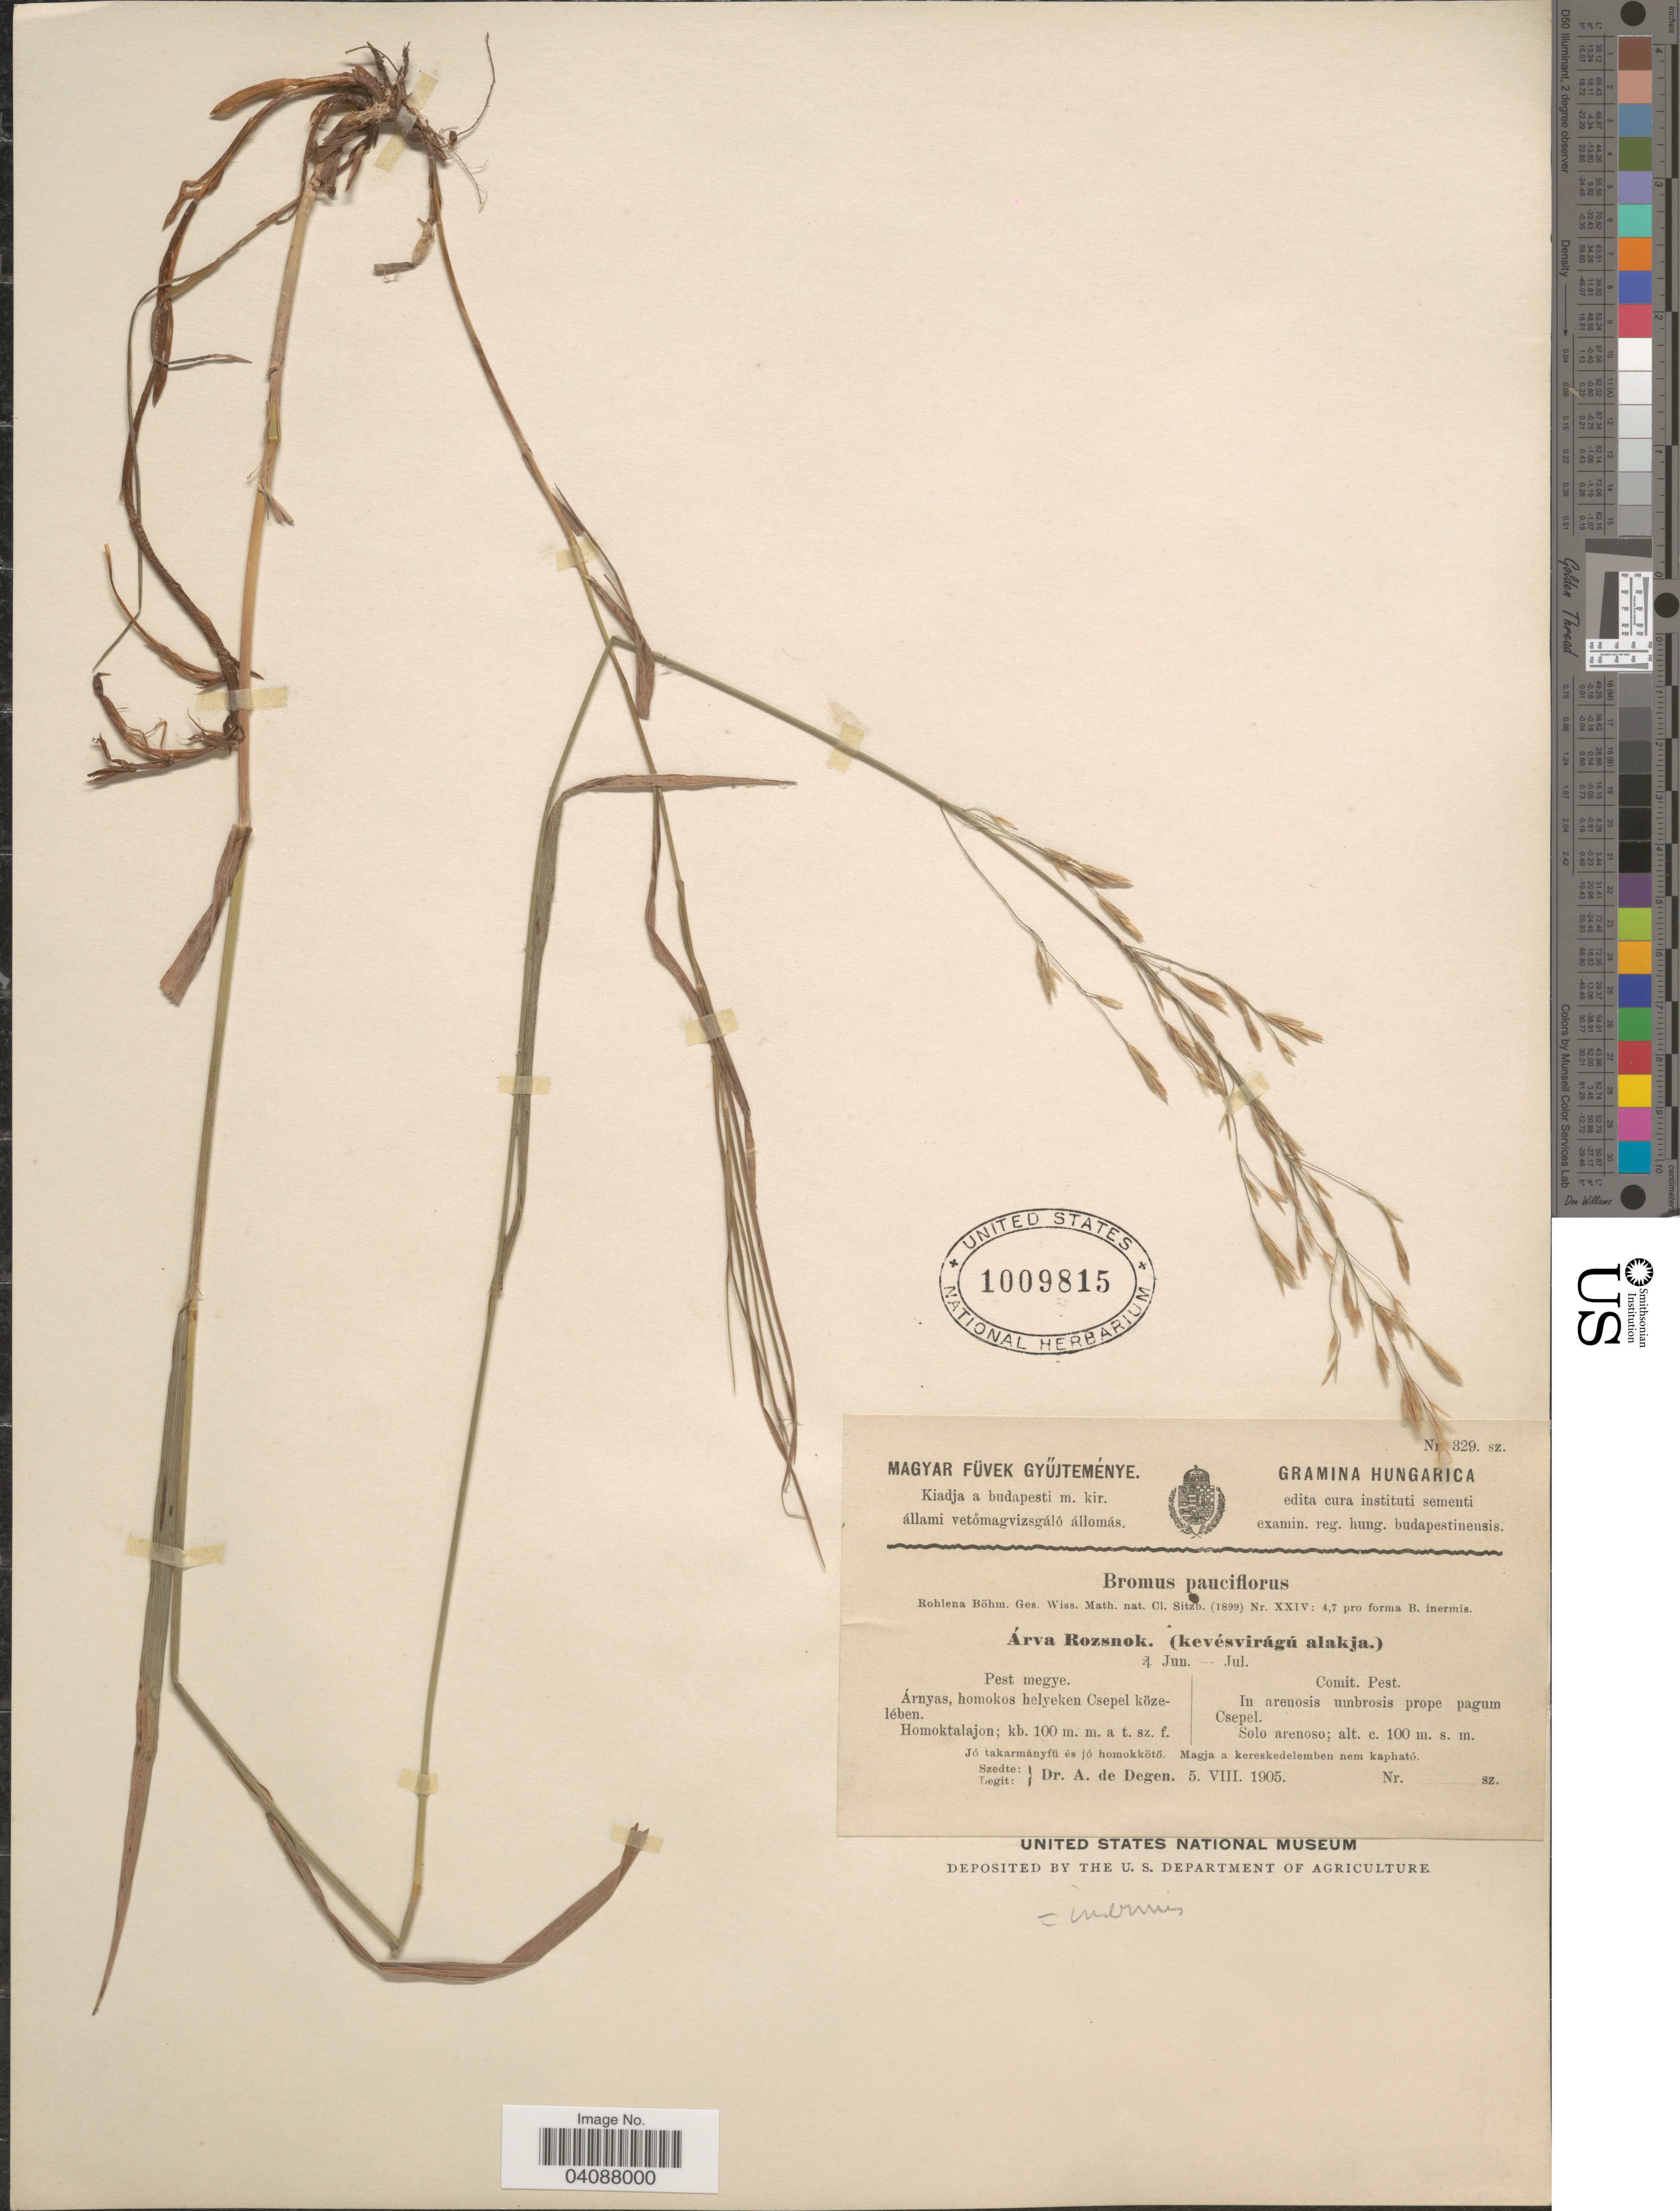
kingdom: Plantae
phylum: Tracheophyta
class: Liliopsida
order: Poales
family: Poaceae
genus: Bromus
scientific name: Bromus inermis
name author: Leyss.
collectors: A. Degen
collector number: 329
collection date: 1905-08-05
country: Hungary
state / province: Pest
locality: Comit. Pest. In arenosis umbrosis prope pagum Csepel. Solo arenoso.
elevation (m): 100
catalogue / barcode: US 1009815